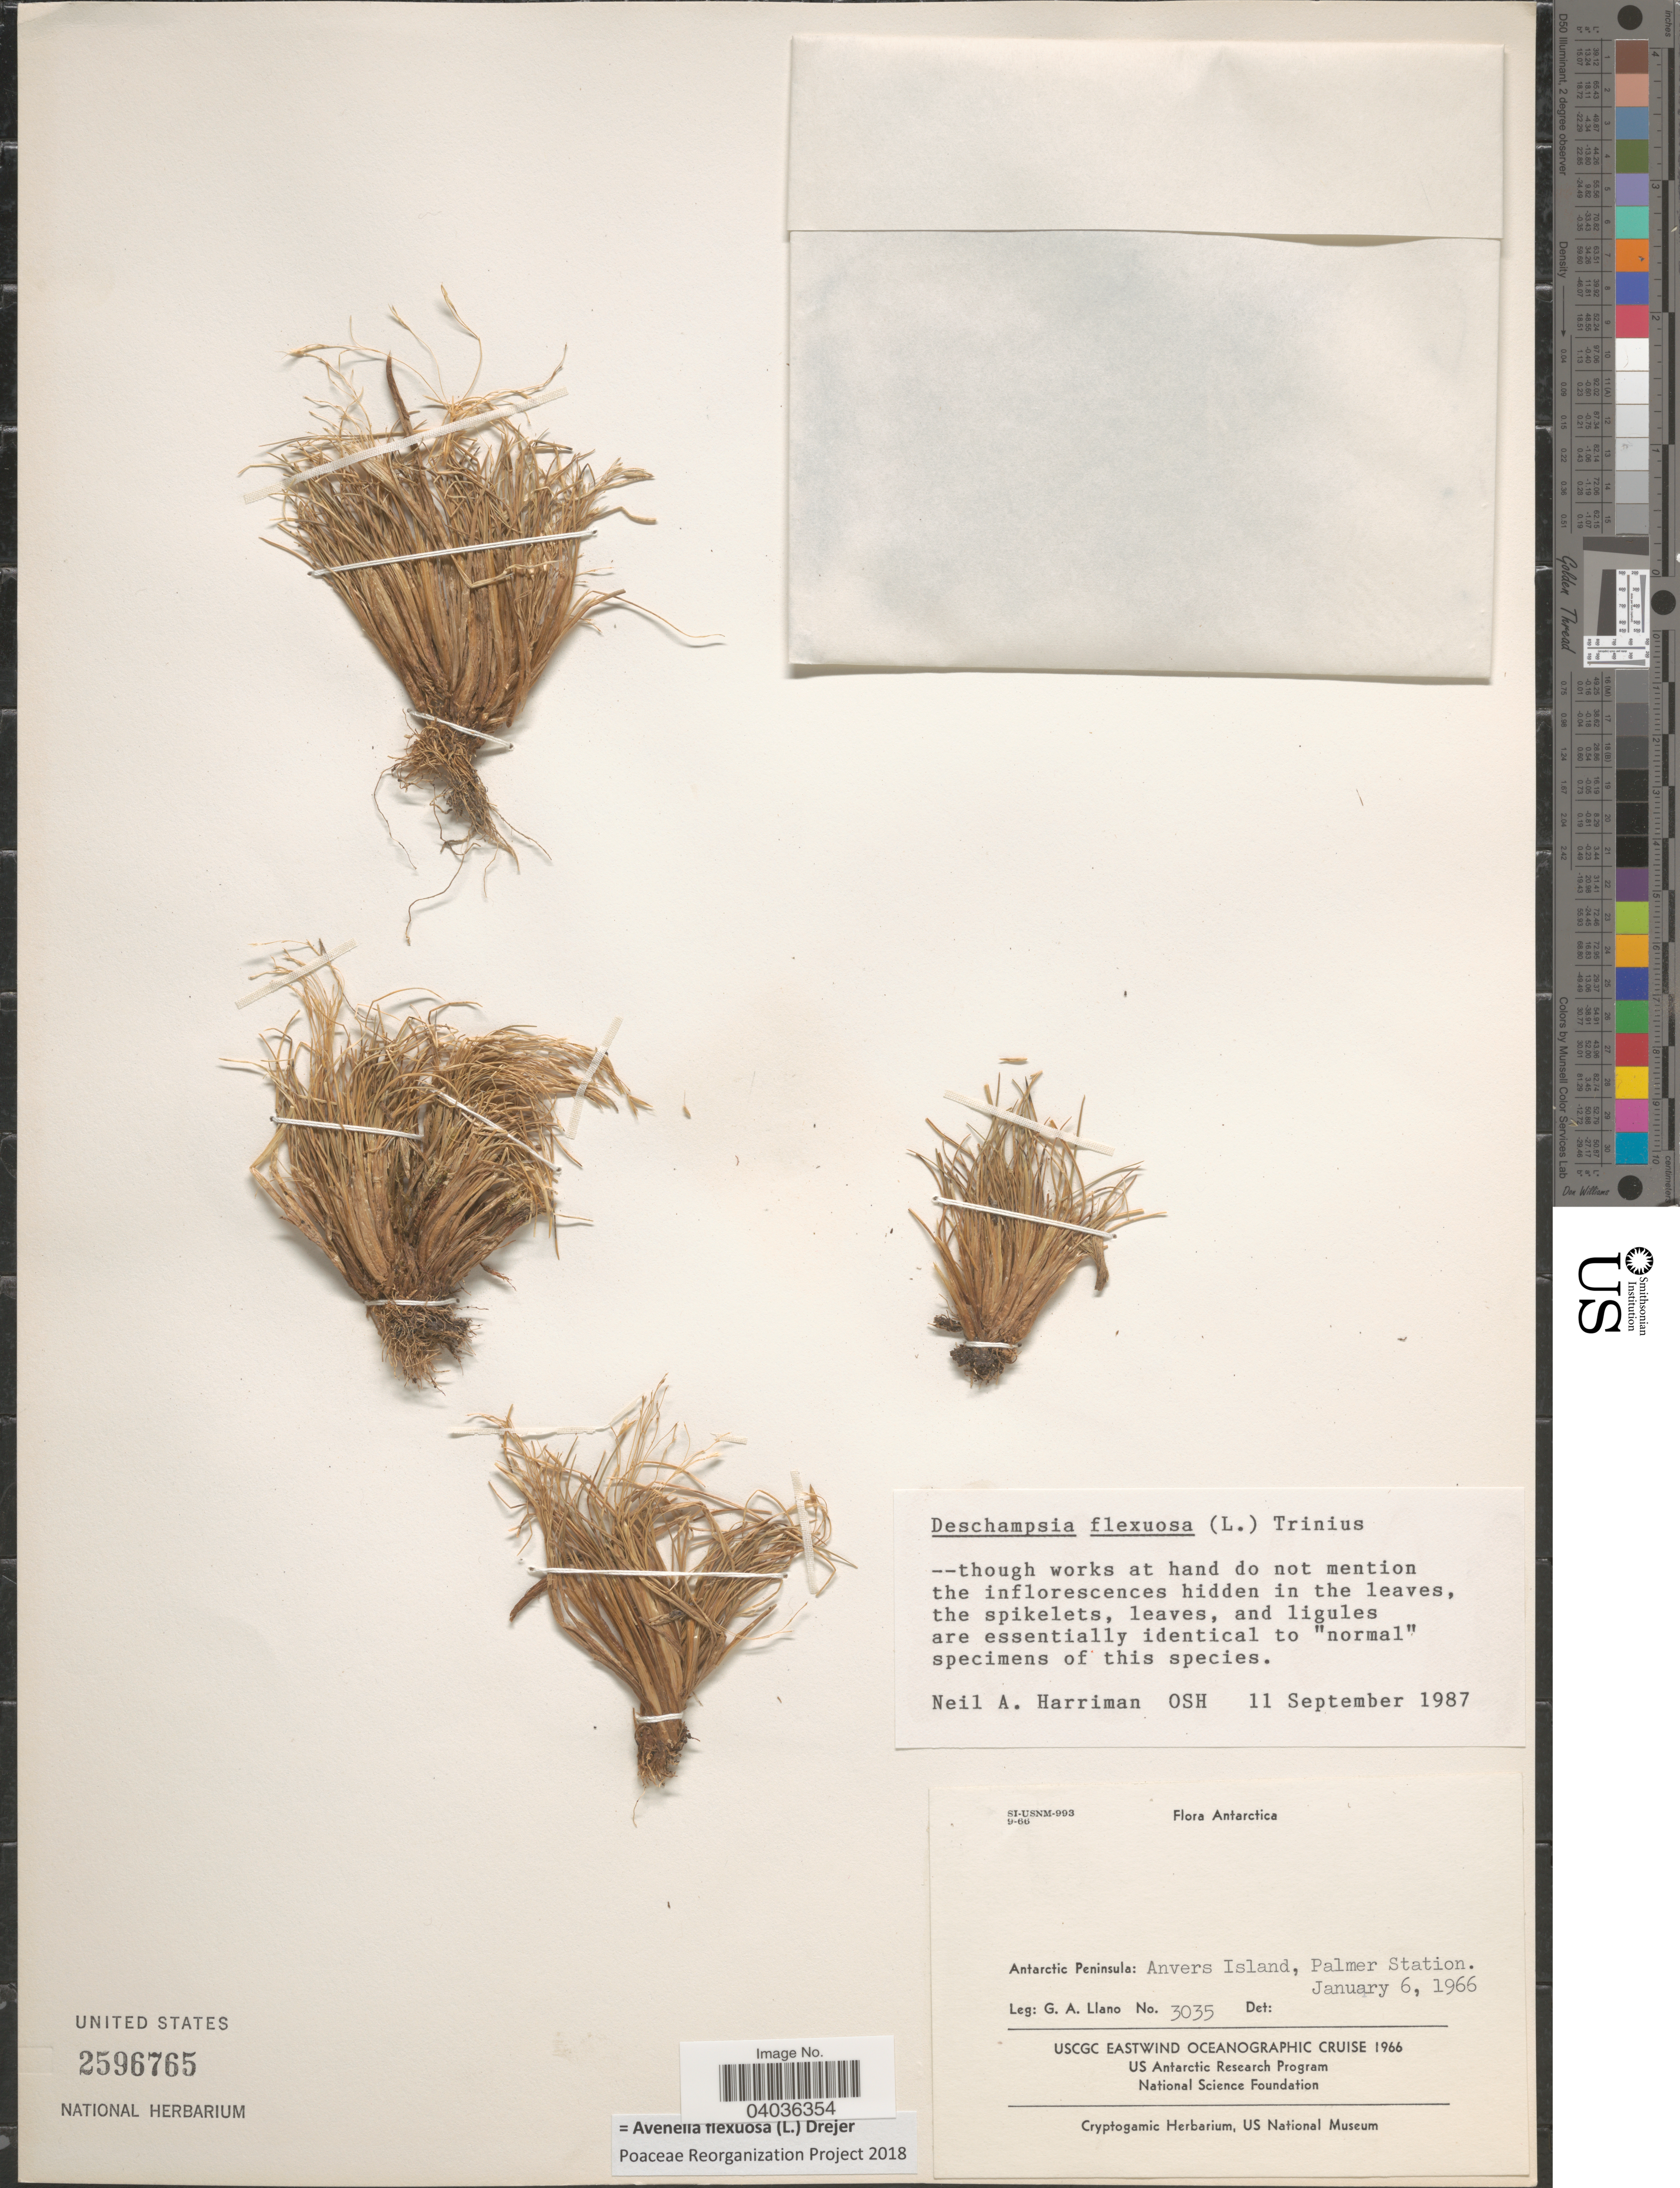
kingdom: Plantae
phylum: Tracheophyta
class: Liliopsida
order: Poales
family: Poaceae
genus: Avenella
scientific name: Avenella flexuosa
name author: (L.) Drejer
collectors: G. Llano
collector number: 3035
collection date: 1966-01-06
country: Antarctica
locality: Antarctic Peninsula: Anvers Island, Palmer Station.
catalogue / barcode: US 2596765